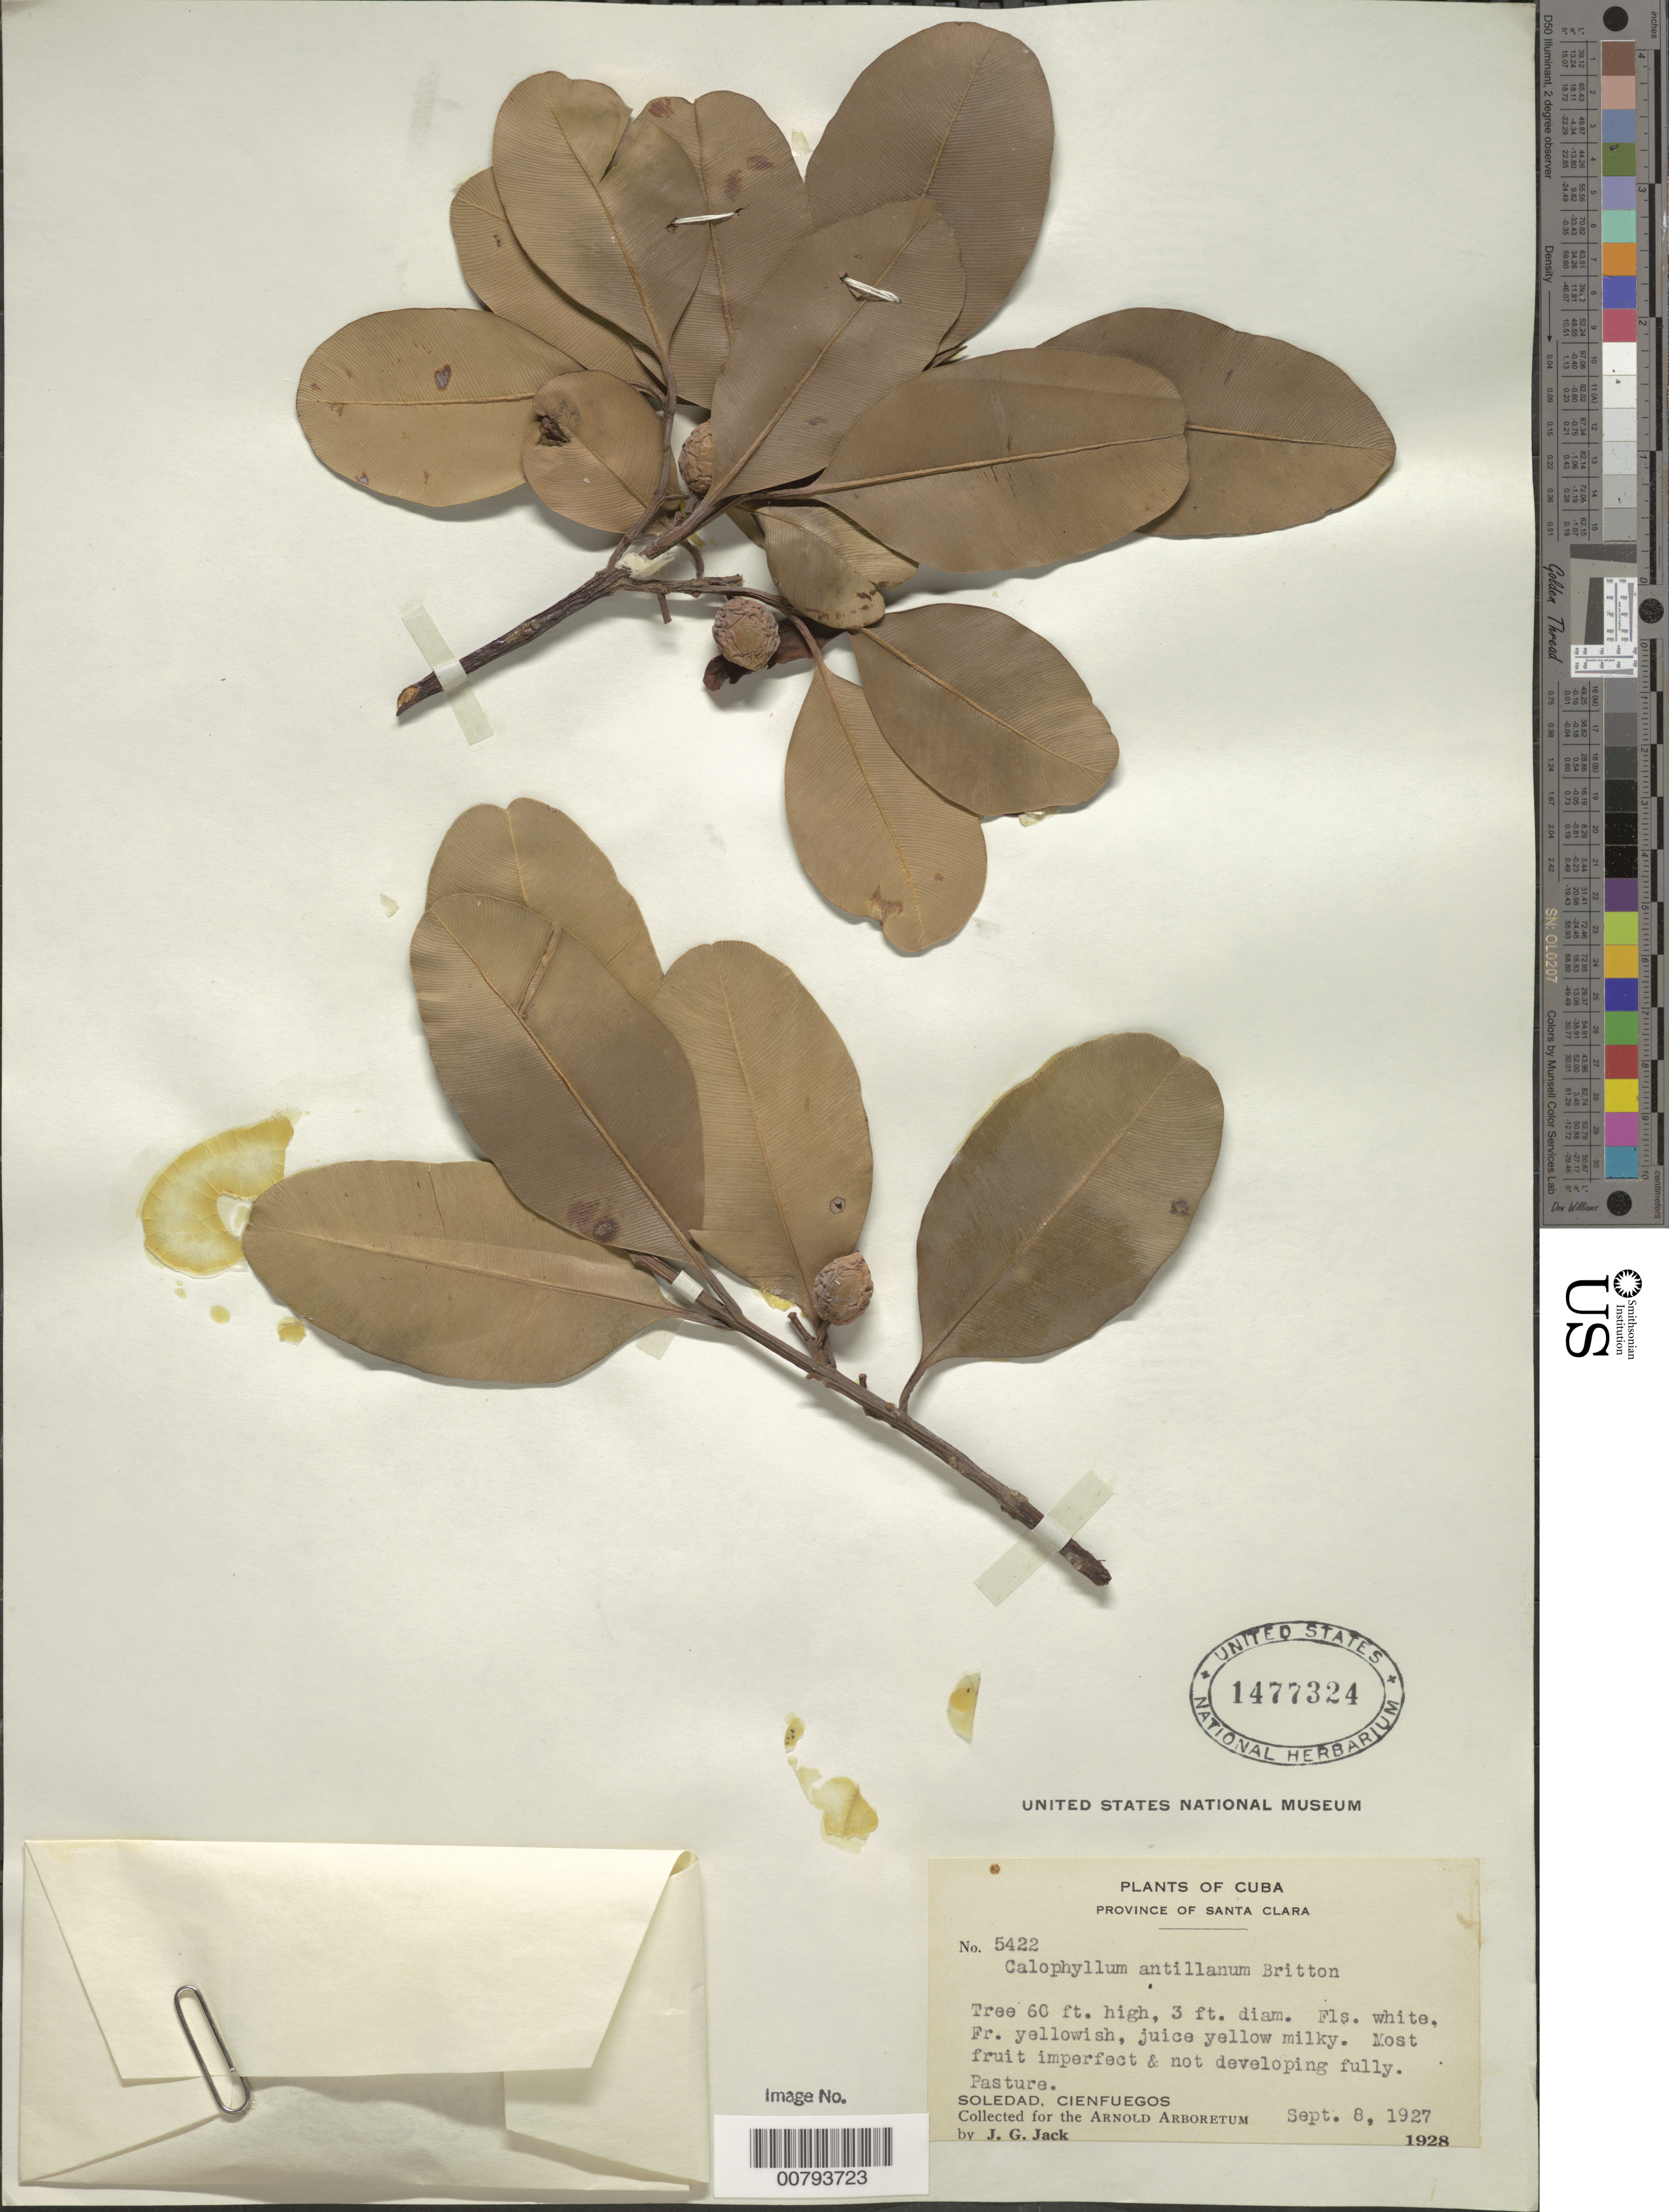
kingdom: Plantae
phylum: Tracheophyta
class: Magnoliopsida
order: Malpighiales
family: Calophyllaceae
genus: Calophyllum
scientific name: Calophyllum calaba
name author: L.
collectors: J. G. Jack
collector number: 5422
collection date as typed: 08 Sep 1927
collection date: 1927-09-08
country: Cuba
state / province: Santa Clara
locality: Soledad, Cienfuegos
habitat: Pasture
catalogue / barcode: US 1477324